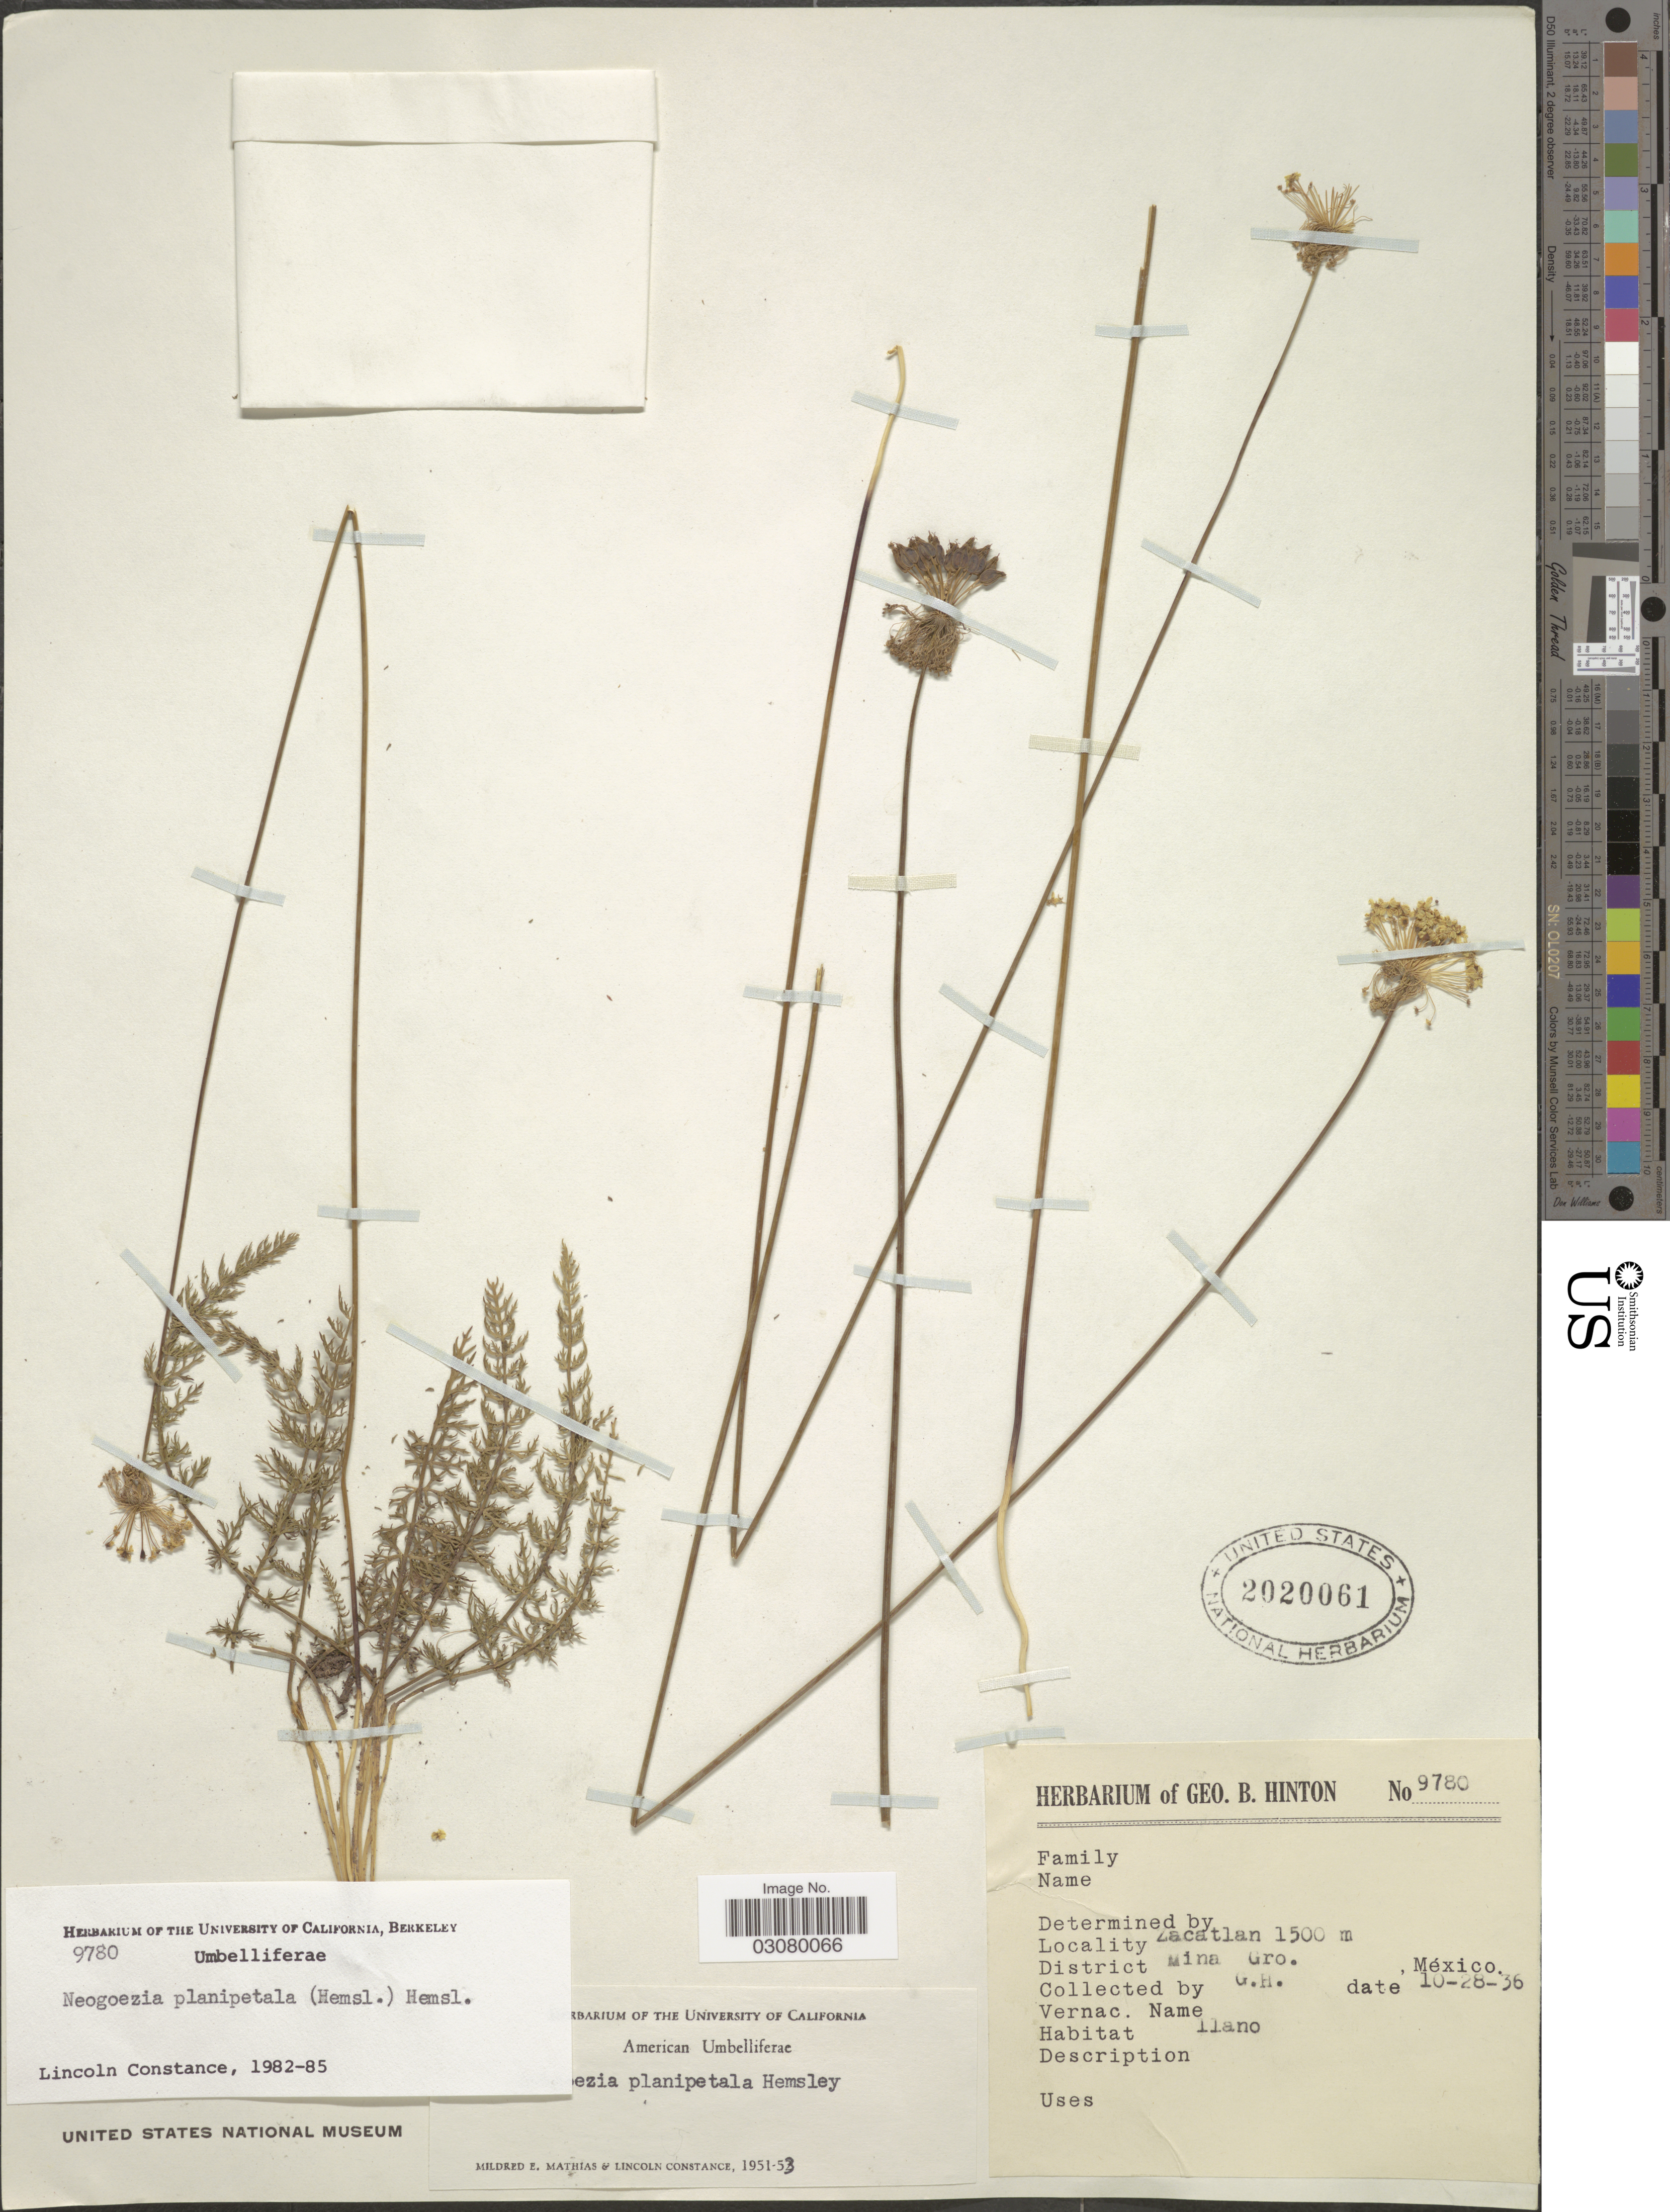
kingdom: Plantae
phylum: Tracheophyta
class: Magnoliopsida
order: Apiales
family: Apiaceae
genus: Neogoezia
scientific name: Neogoezia planipetala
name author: (Hemsl.) Hemsl.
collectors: G. B. Hinton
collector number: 9780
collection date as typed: Transcribed d/m/y: 28/10/36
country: Mexico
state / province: Guerrero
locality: Zacatlan. District Mina.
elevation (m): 1500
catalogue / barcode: US 2020061